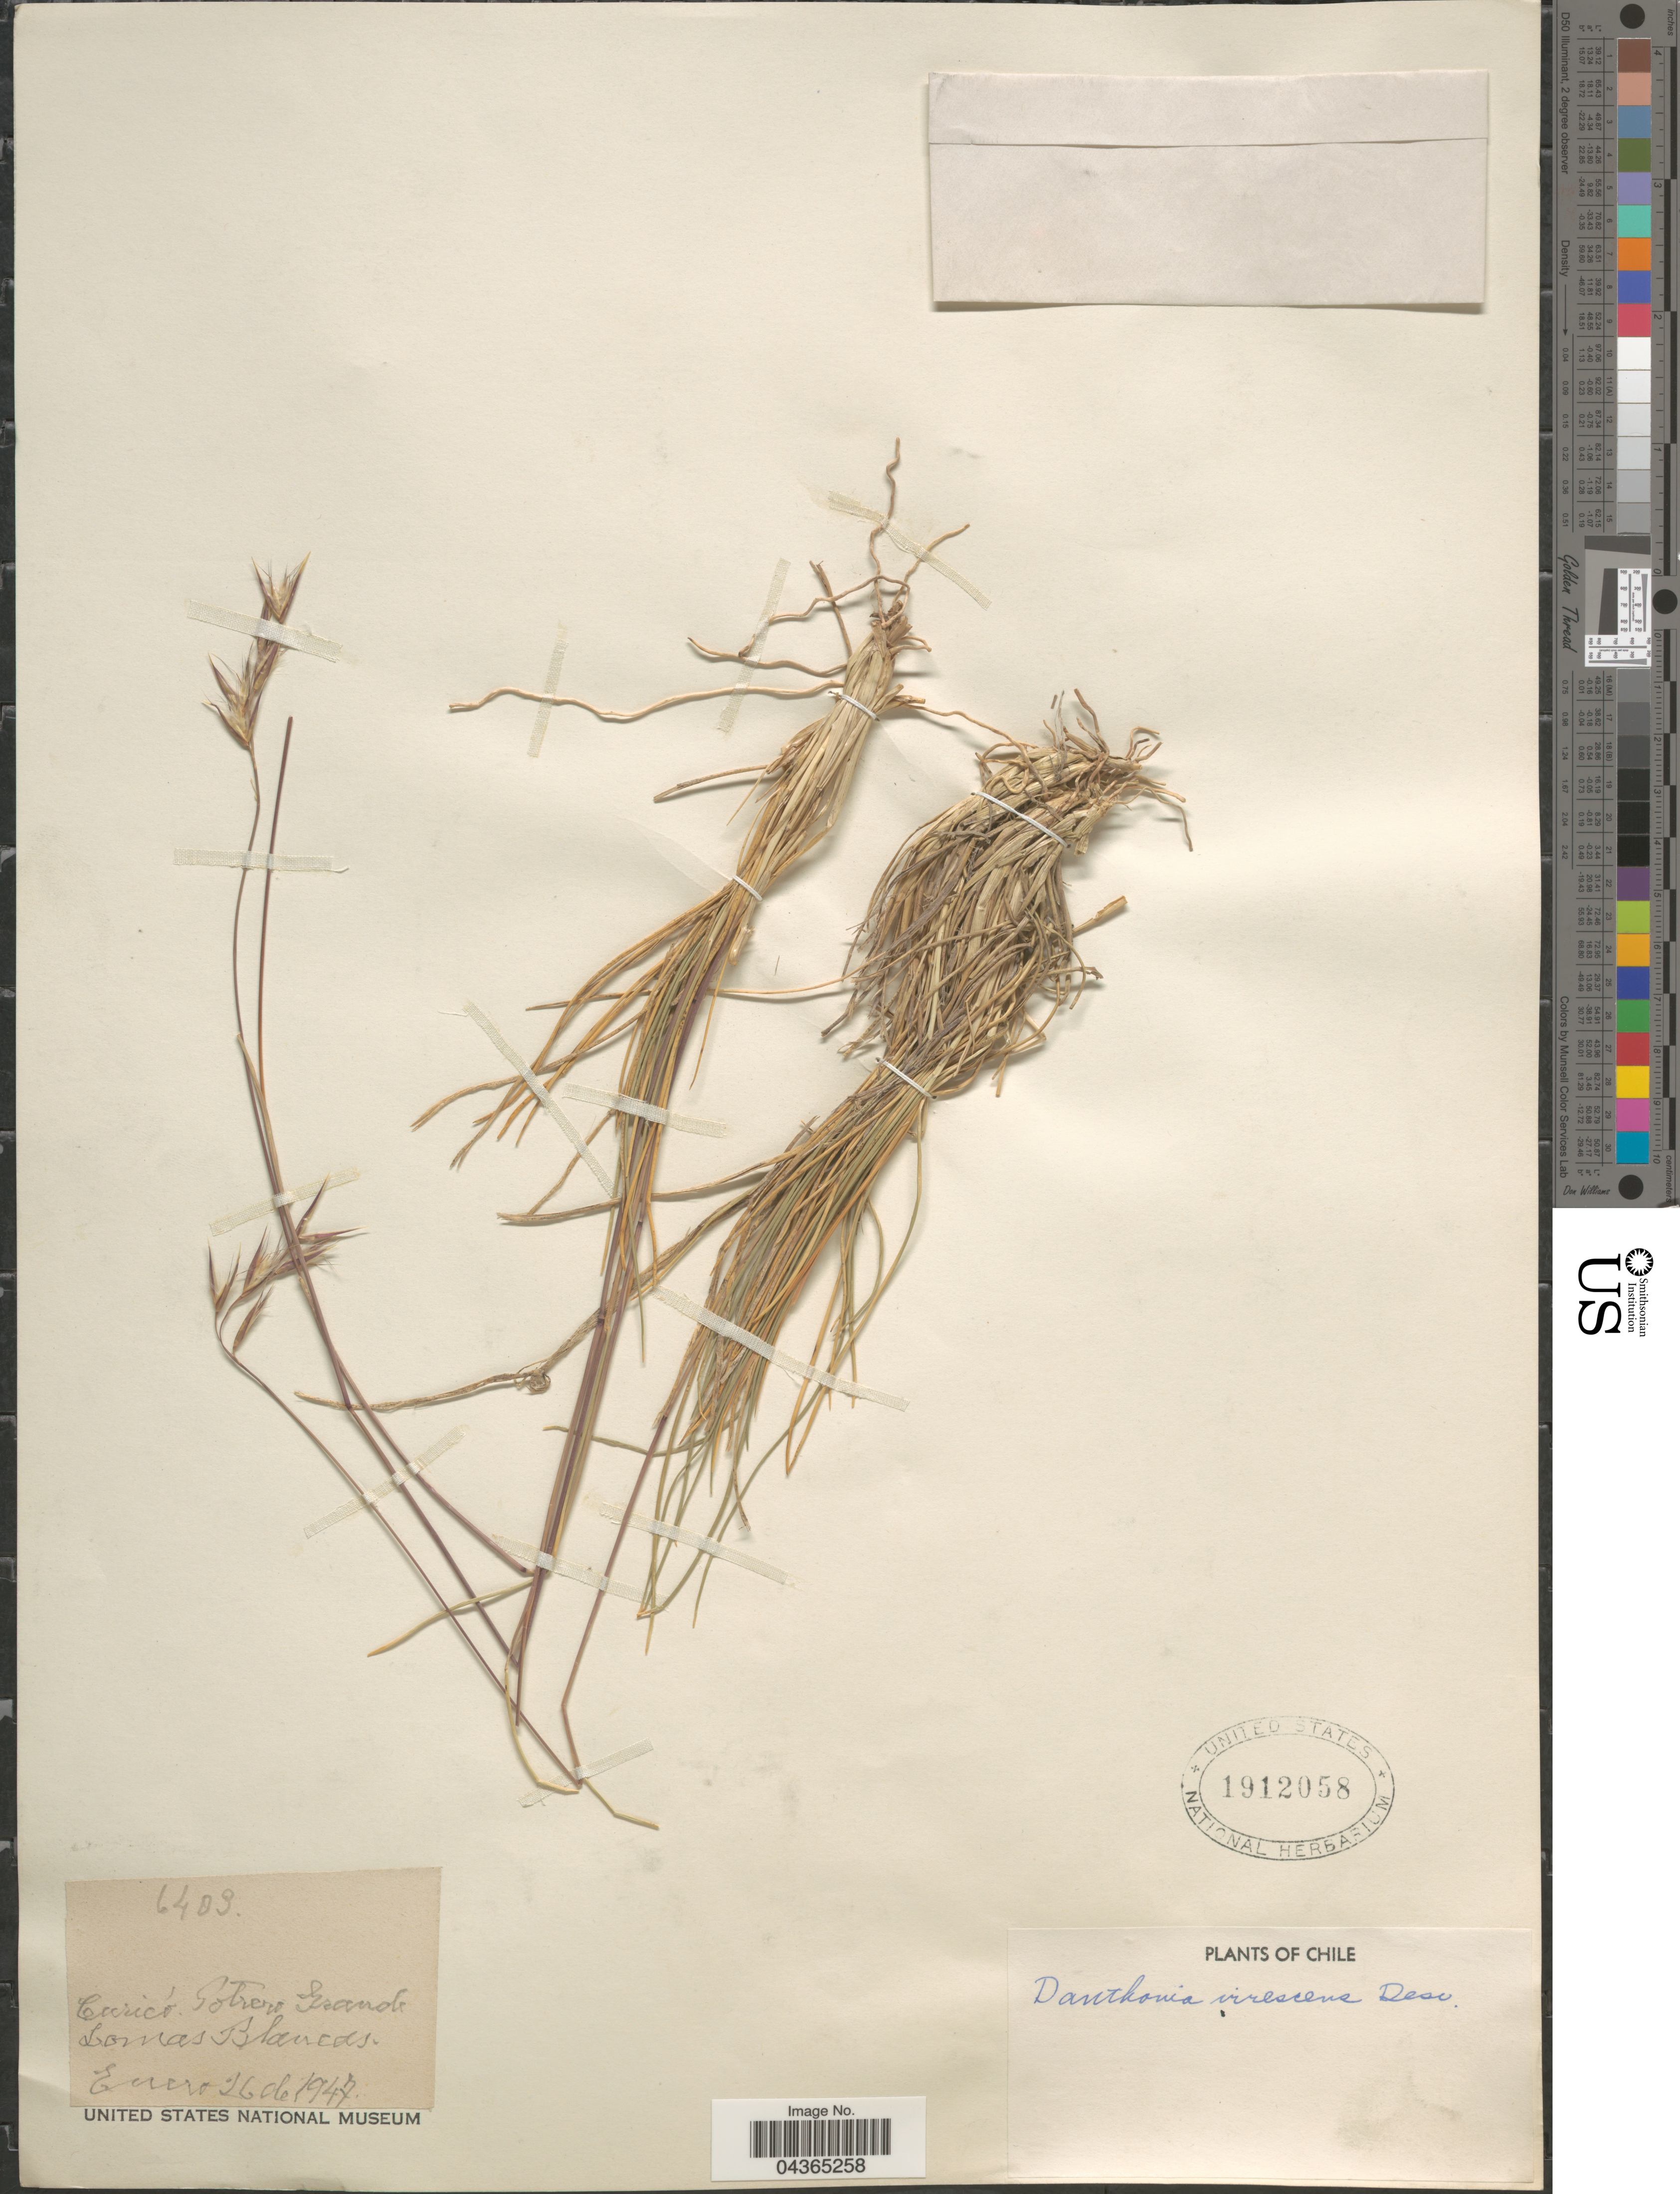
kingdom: Plantae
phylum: Tracheophyta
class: Liliopsida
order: Poales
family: Poaceae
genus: Rytidosperma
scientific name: Rytidosperma virescens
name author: (É. Desv.) Nicora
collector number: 6409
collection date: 1947-01-26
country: Chile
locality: Curicó. Potrero Grande. Lomas Blancas.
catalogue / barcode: US 1912058